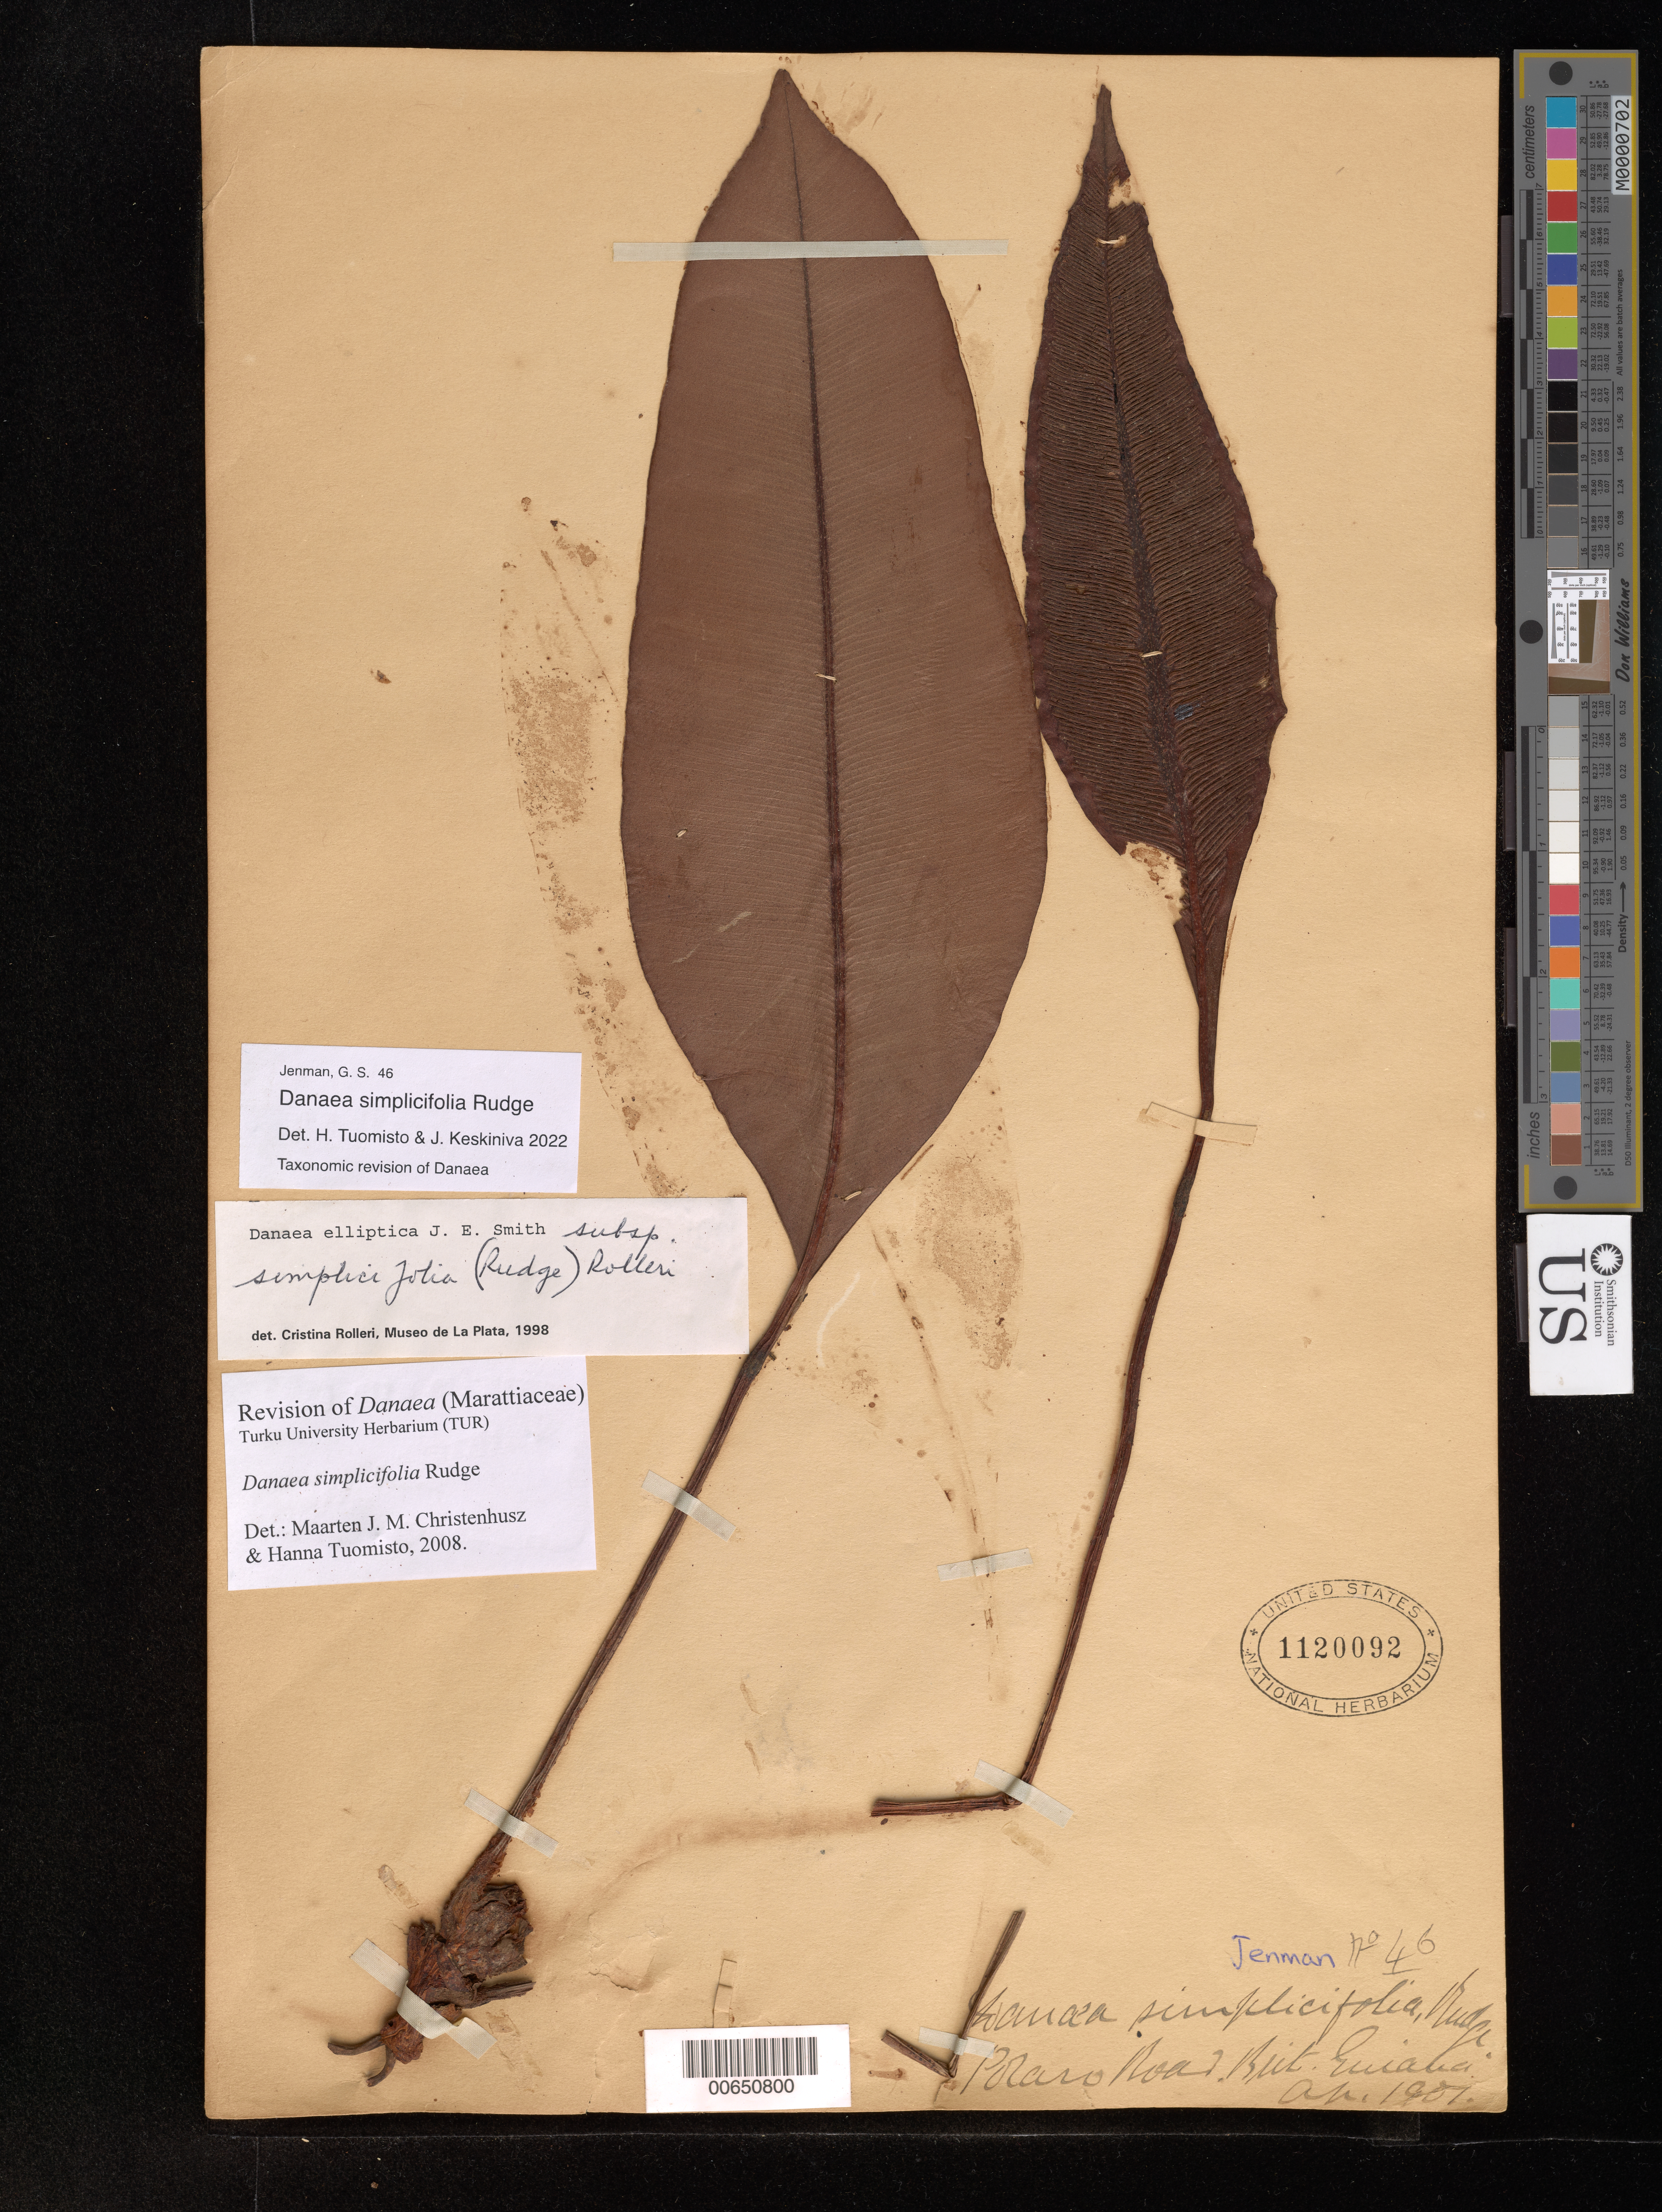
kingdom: Plantae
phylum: Tracheophyta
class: Polypodiopsida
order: Marattiales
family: Marattiaceae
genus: Danaea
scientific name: Danaea elliptica subsp. simplicifolia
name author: (Rudge) Rolleri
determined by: Rolleri, Cristina H.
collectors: G. S. Jenman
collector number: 46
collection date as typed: Apr-07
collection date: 2007-04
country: Guyana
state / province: Potaro-Siparuni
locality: Potaro River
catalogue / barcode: US 1120092